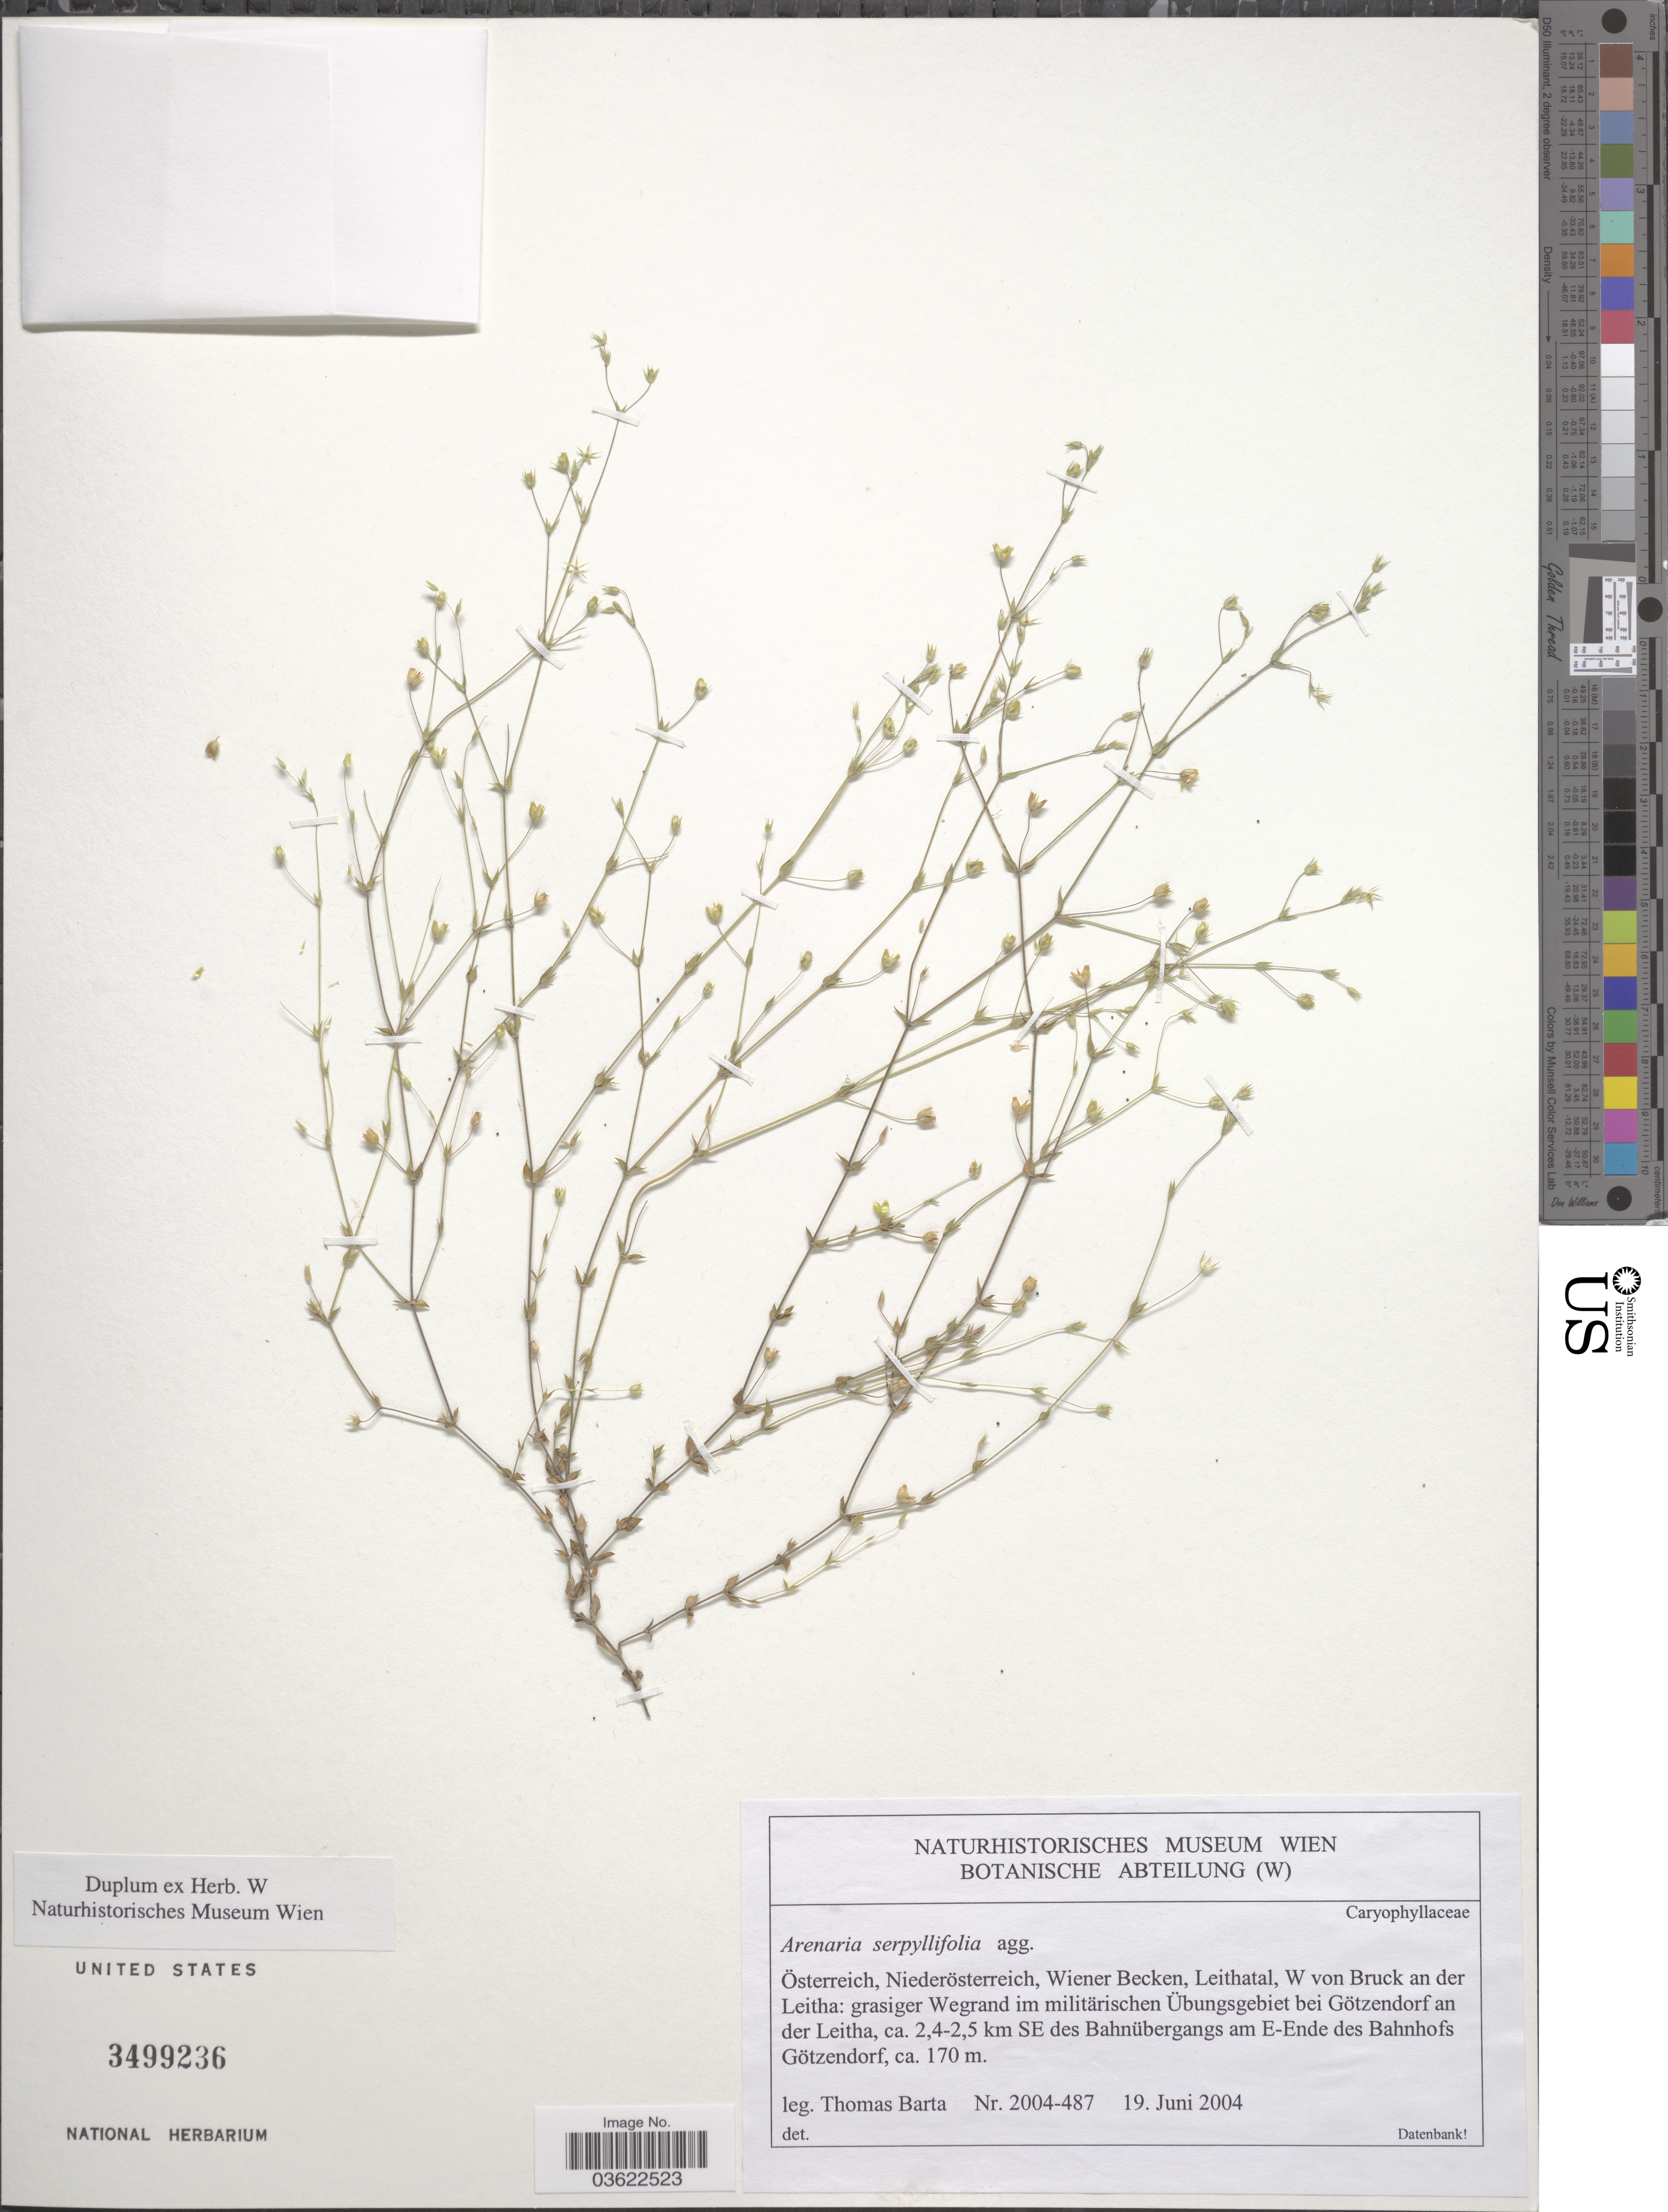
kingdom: Plantae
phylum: Tracheophyta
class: Magnoliopsida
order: Caryophyllales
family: Caryophyllaceae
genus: Arenaria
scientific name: Arenaria serpyllifolia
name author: L.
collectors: T. Barta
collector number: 2004-487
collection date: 2004-06-19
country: Austria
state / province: Niederosterreich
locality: Österreich, Wiener Becken, Leithatal, W von Bruck an der Leitha: grasiger Wegrand im militärischen Übungsgebiet bei Götzendorf an der Leitha, ca. 2.4-2.5 km SE des Bahnübergangs am E-Ende des Bahnhofs Götzendorf.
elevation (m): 170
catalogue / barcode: US 3499236